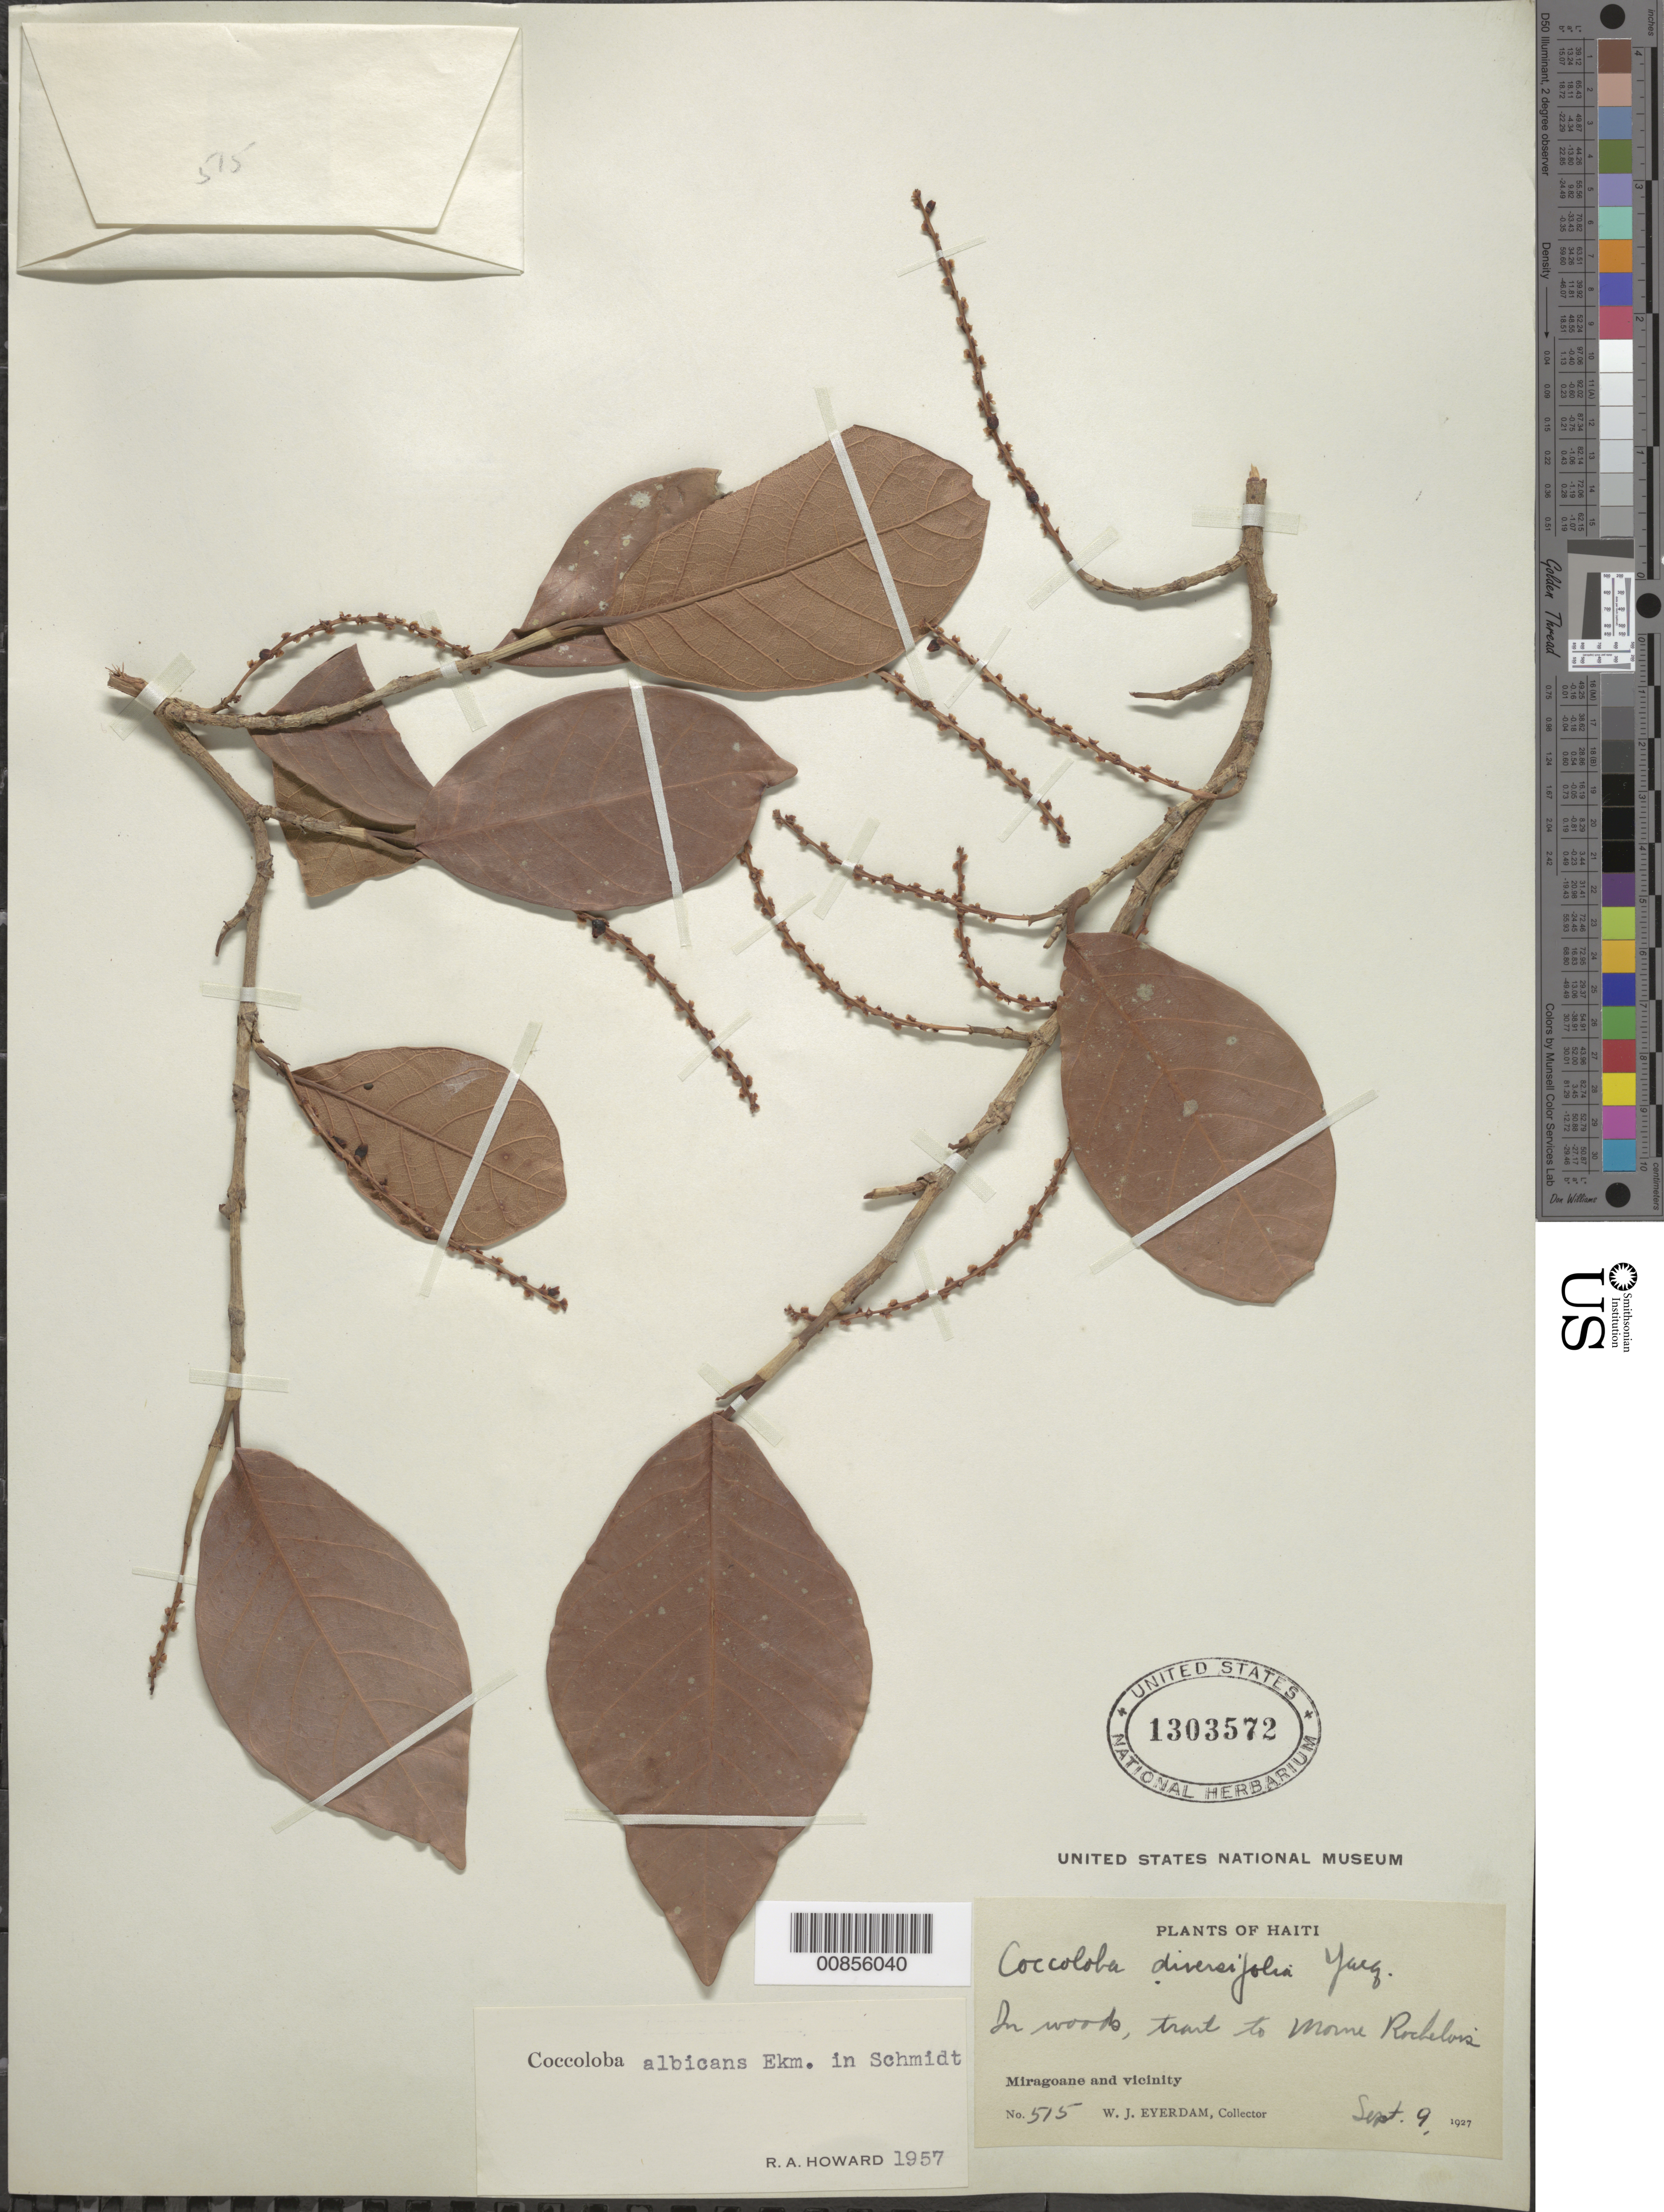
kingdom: Plantae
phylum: Tracheophyta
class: Magnoliopsida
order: Caryophyllales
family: Polygonaceae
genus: Coccoloba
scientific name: Coccoloba albicans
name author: O.C. Schmidt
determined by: Howard, R. A.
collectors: W. J. Eyerdam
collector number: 515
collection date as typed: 09 Sep 1927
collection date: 1927-09-09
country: Haiti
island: Hispaniola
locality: Miragoane and vicinity. Trail to Morne Rochelois.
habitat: In woods.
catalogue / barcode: US 1303572